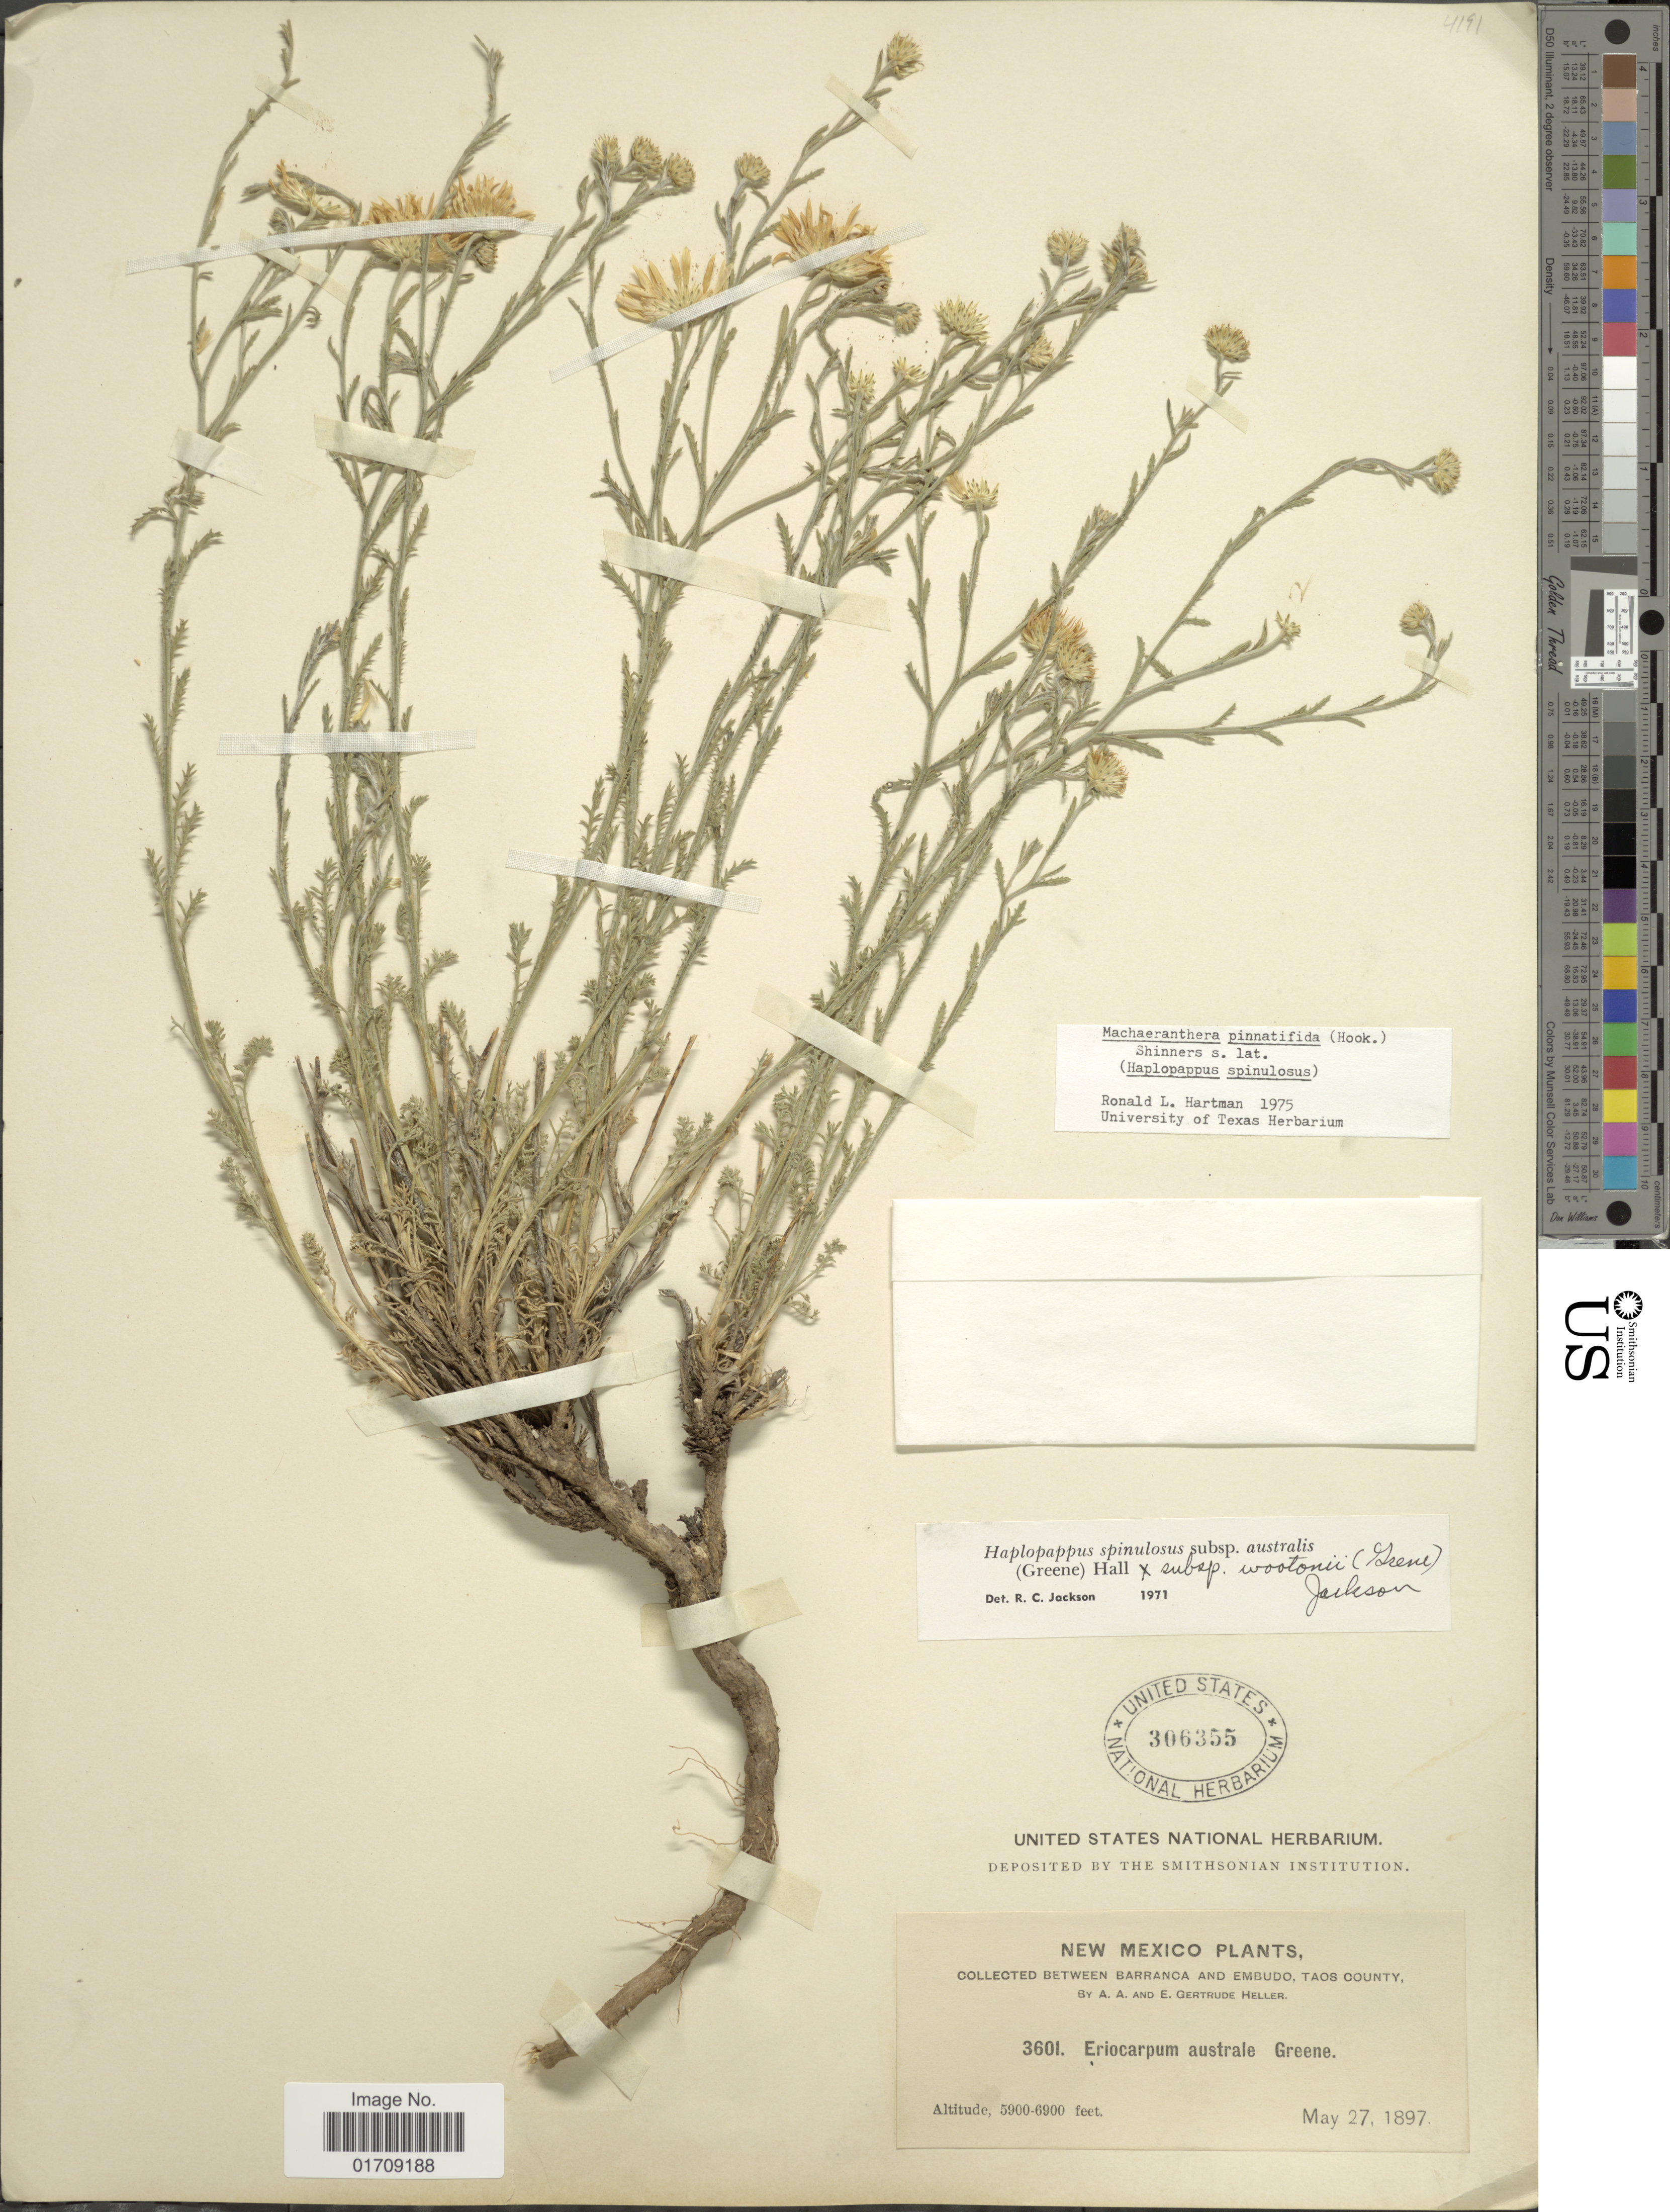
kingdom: Plantae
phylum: Tracheophyta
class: Magnoliopsida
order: Asterales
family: Asteraceae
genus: Machaeranthera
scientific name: Machaeranthera pinnatifida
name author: (Hook.) Shinners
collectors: A. A. Heller & E. G. Heller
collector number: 3601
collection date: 1897-05-27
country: United States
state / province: New Mexico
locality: Between Barranca and Embudo, Taos County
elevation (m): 1798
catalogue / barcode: US 306355